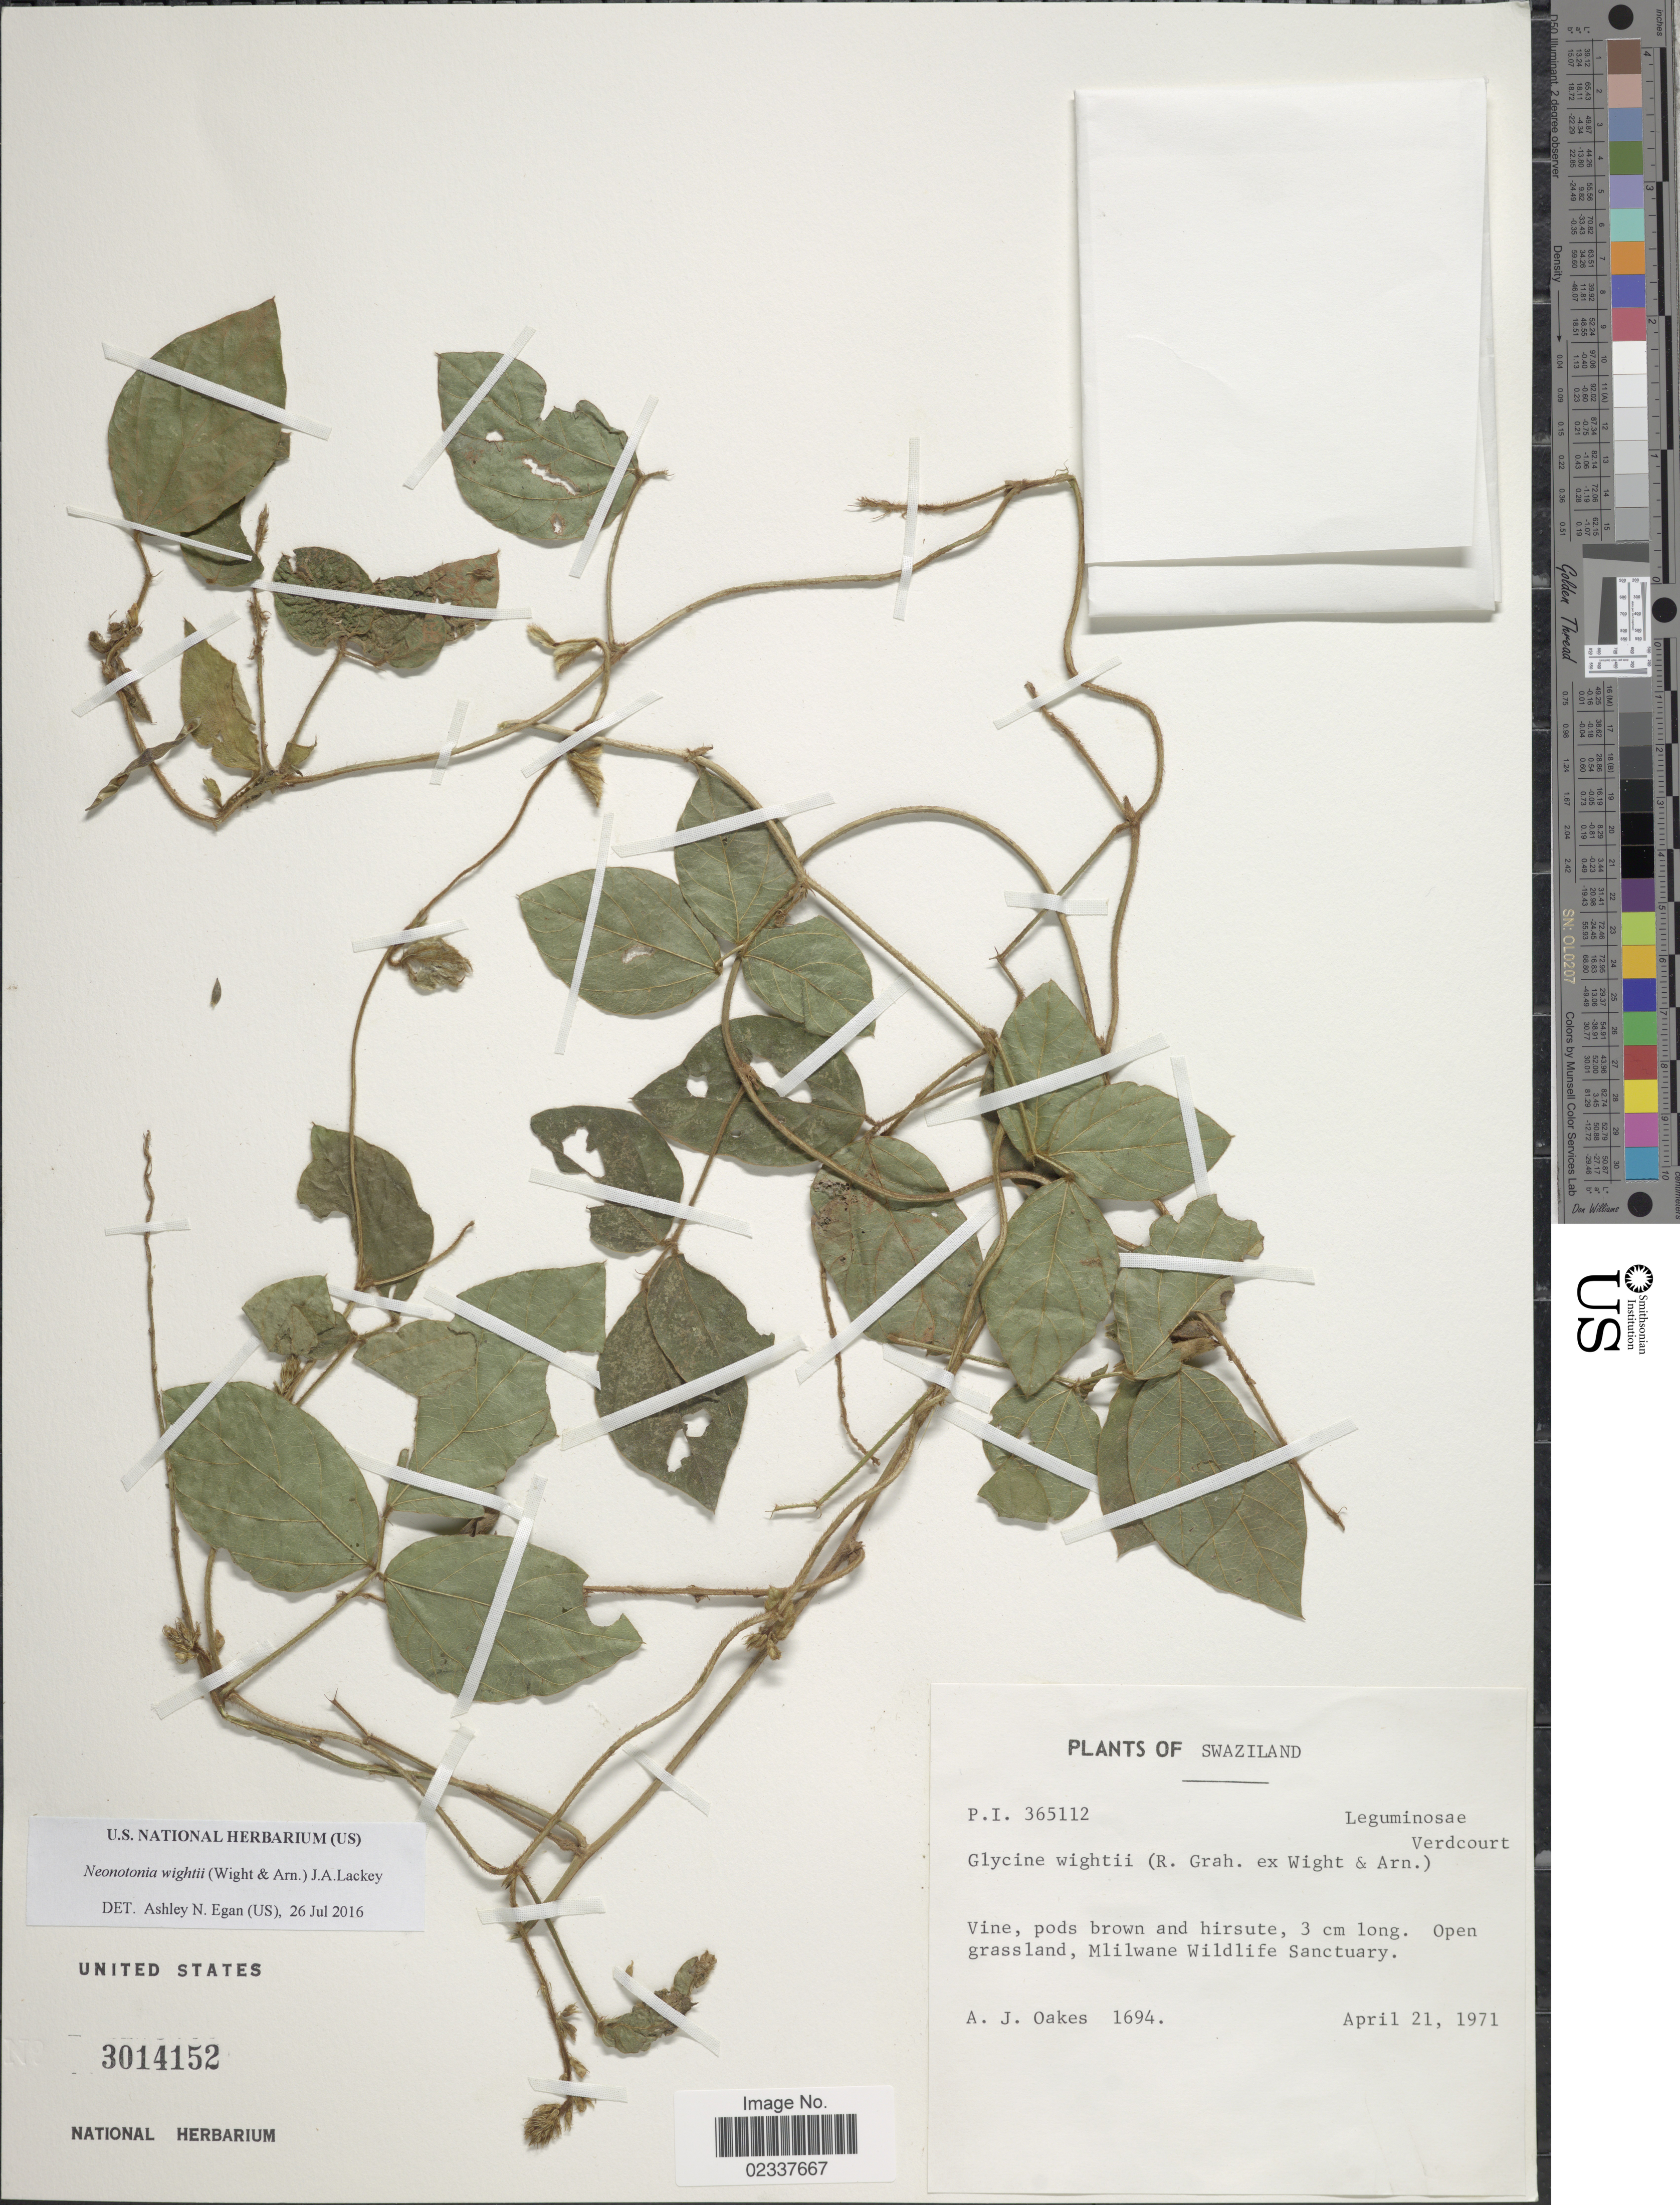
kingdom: Plantae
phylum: Tracheophyta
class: Magnoliopsida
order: Fabales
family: Fabaceae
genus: Neonotonia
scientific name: Neonotonia wightii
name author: (Arn.) J.A. Lackey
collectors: A. Oakes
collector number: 1694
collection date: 1971-04-21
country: Eswatini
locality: Mlilwane Wildlife Sanctuary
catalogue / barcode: US 3014152